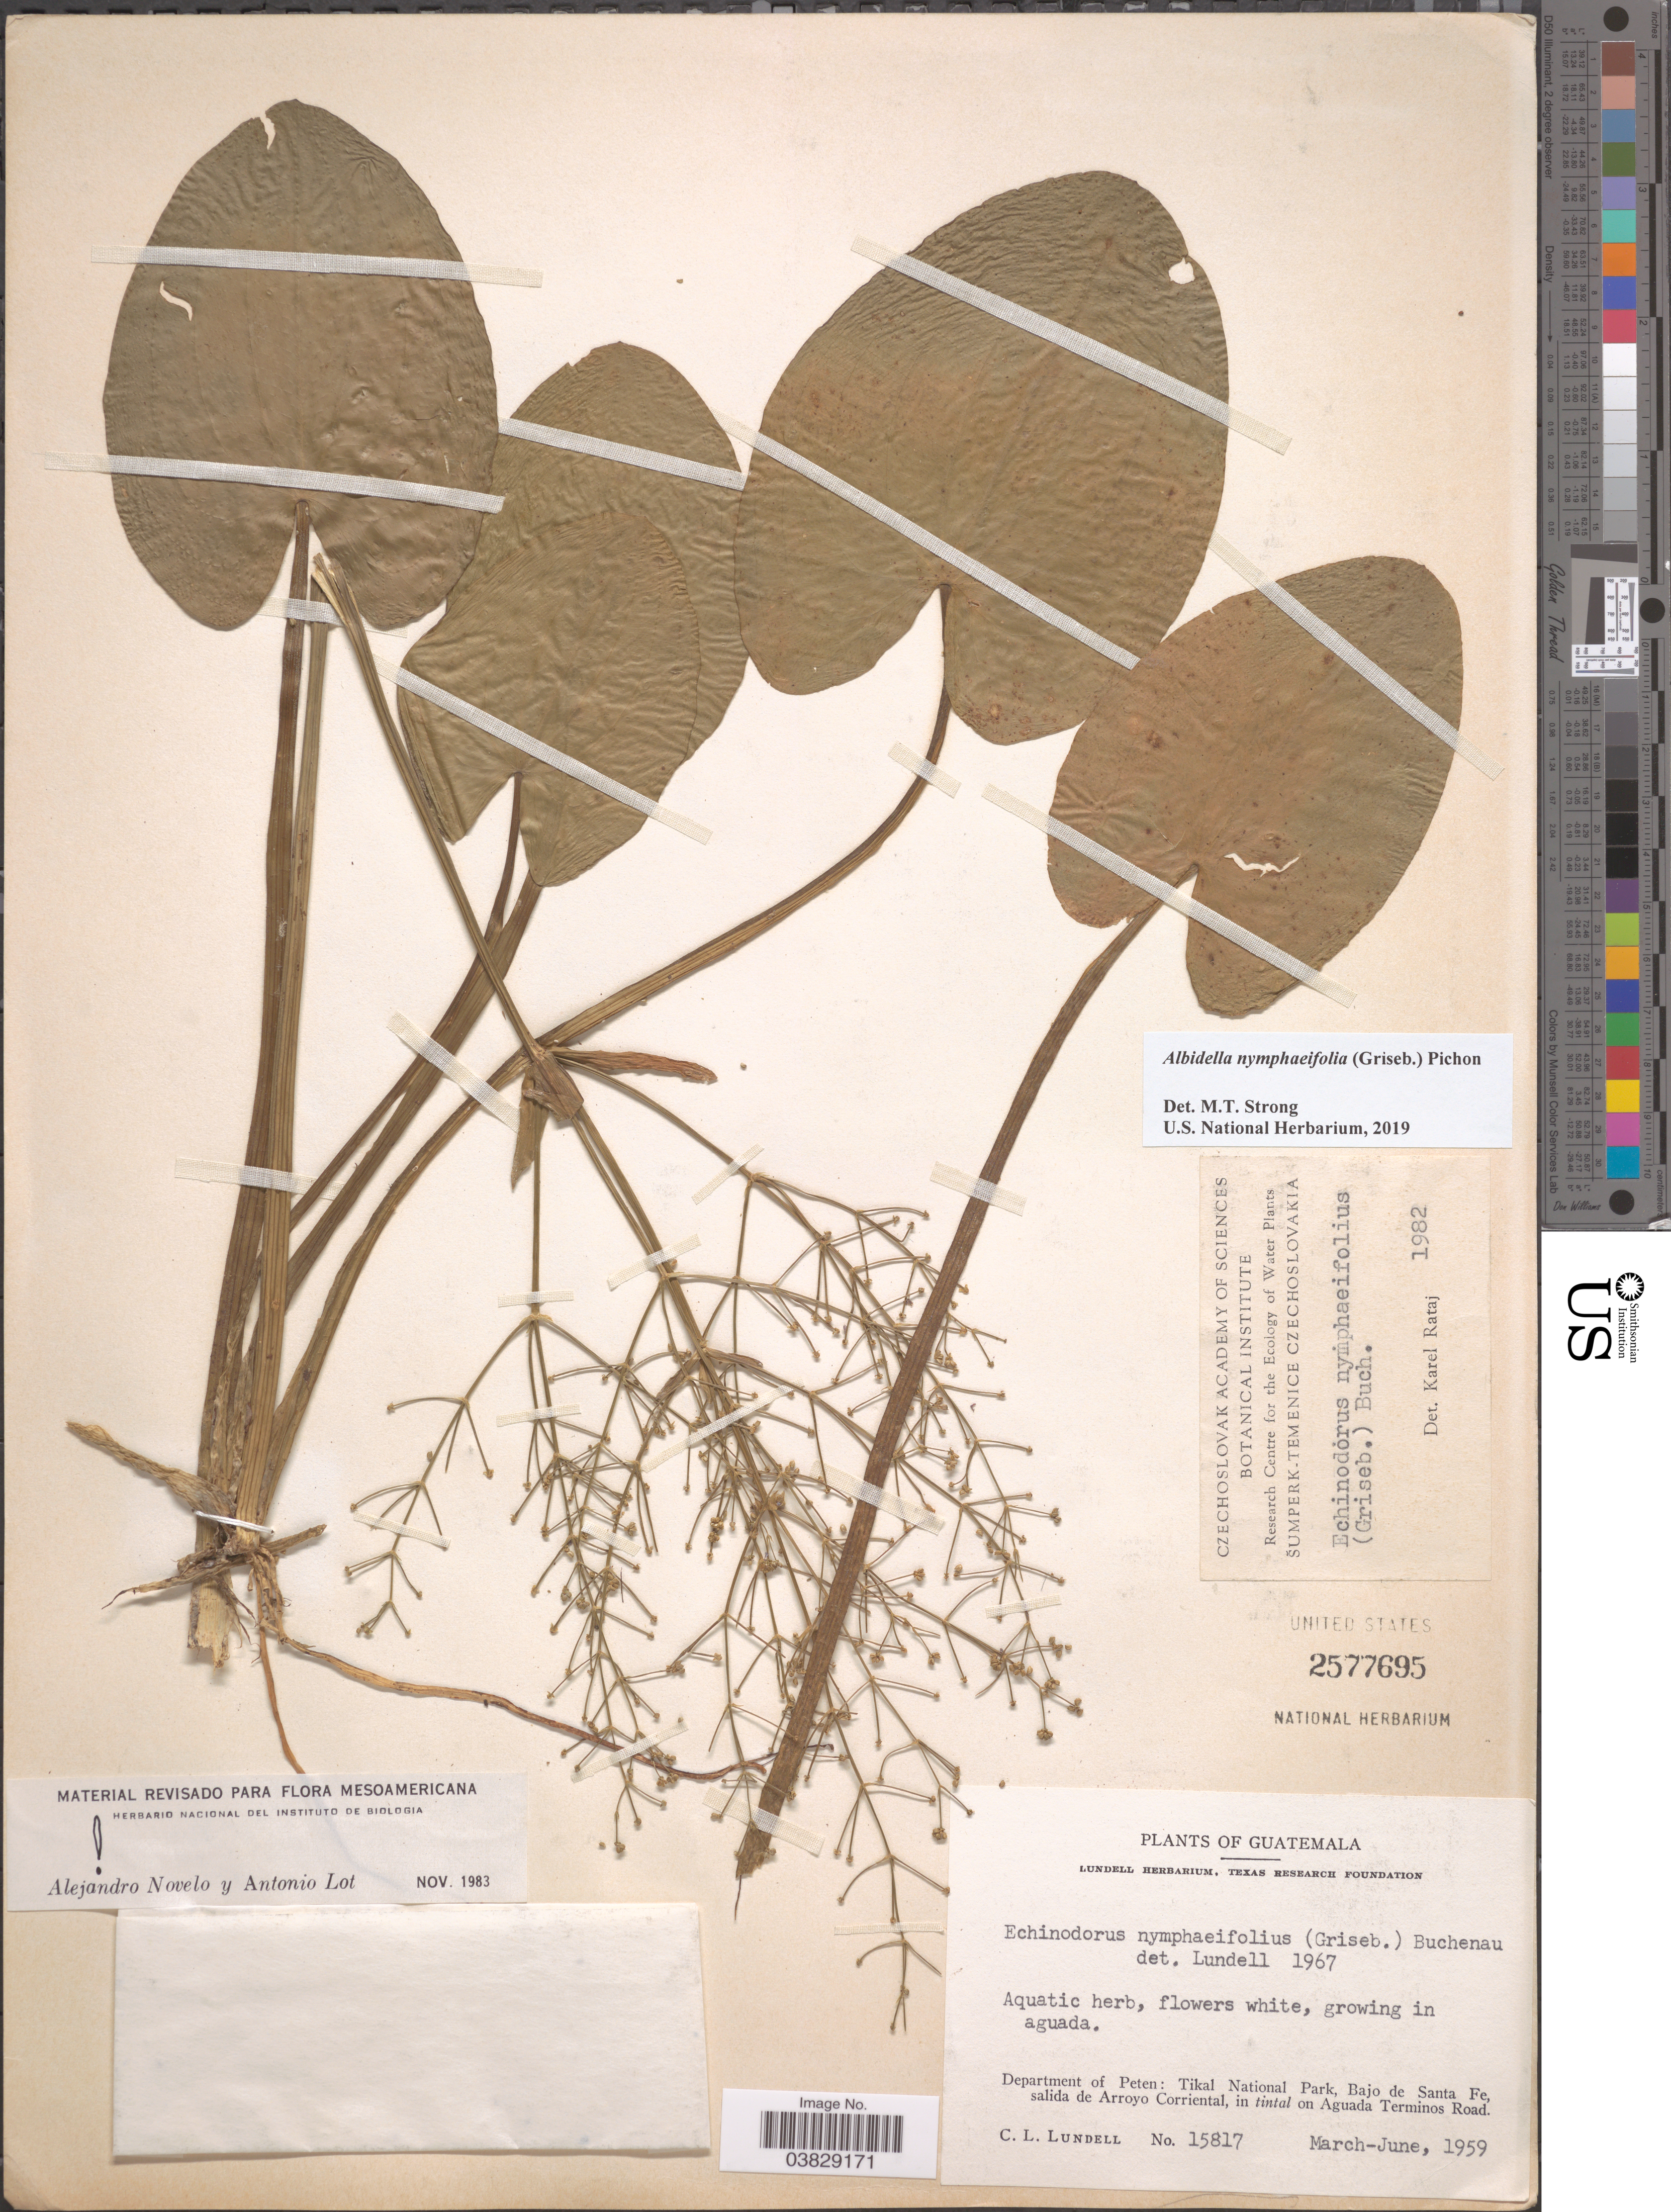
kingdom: Plantae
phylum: Tracheophyta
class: Liliopsida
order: Alismatales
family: Alismataceae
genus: Albidella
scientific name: Albidella nymphaeifolia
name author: (Griseb.) Pichon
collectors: C. L. Lundell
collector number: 15817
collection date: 1959-03/1959-06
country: Guatemala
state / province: El Peten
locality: Department of Peten: Tikal National Park, Bajo de Santa Fe, salida de Arroyo Corriental, in tintal on Aguada Terminos Road.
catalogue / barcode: US 2577695